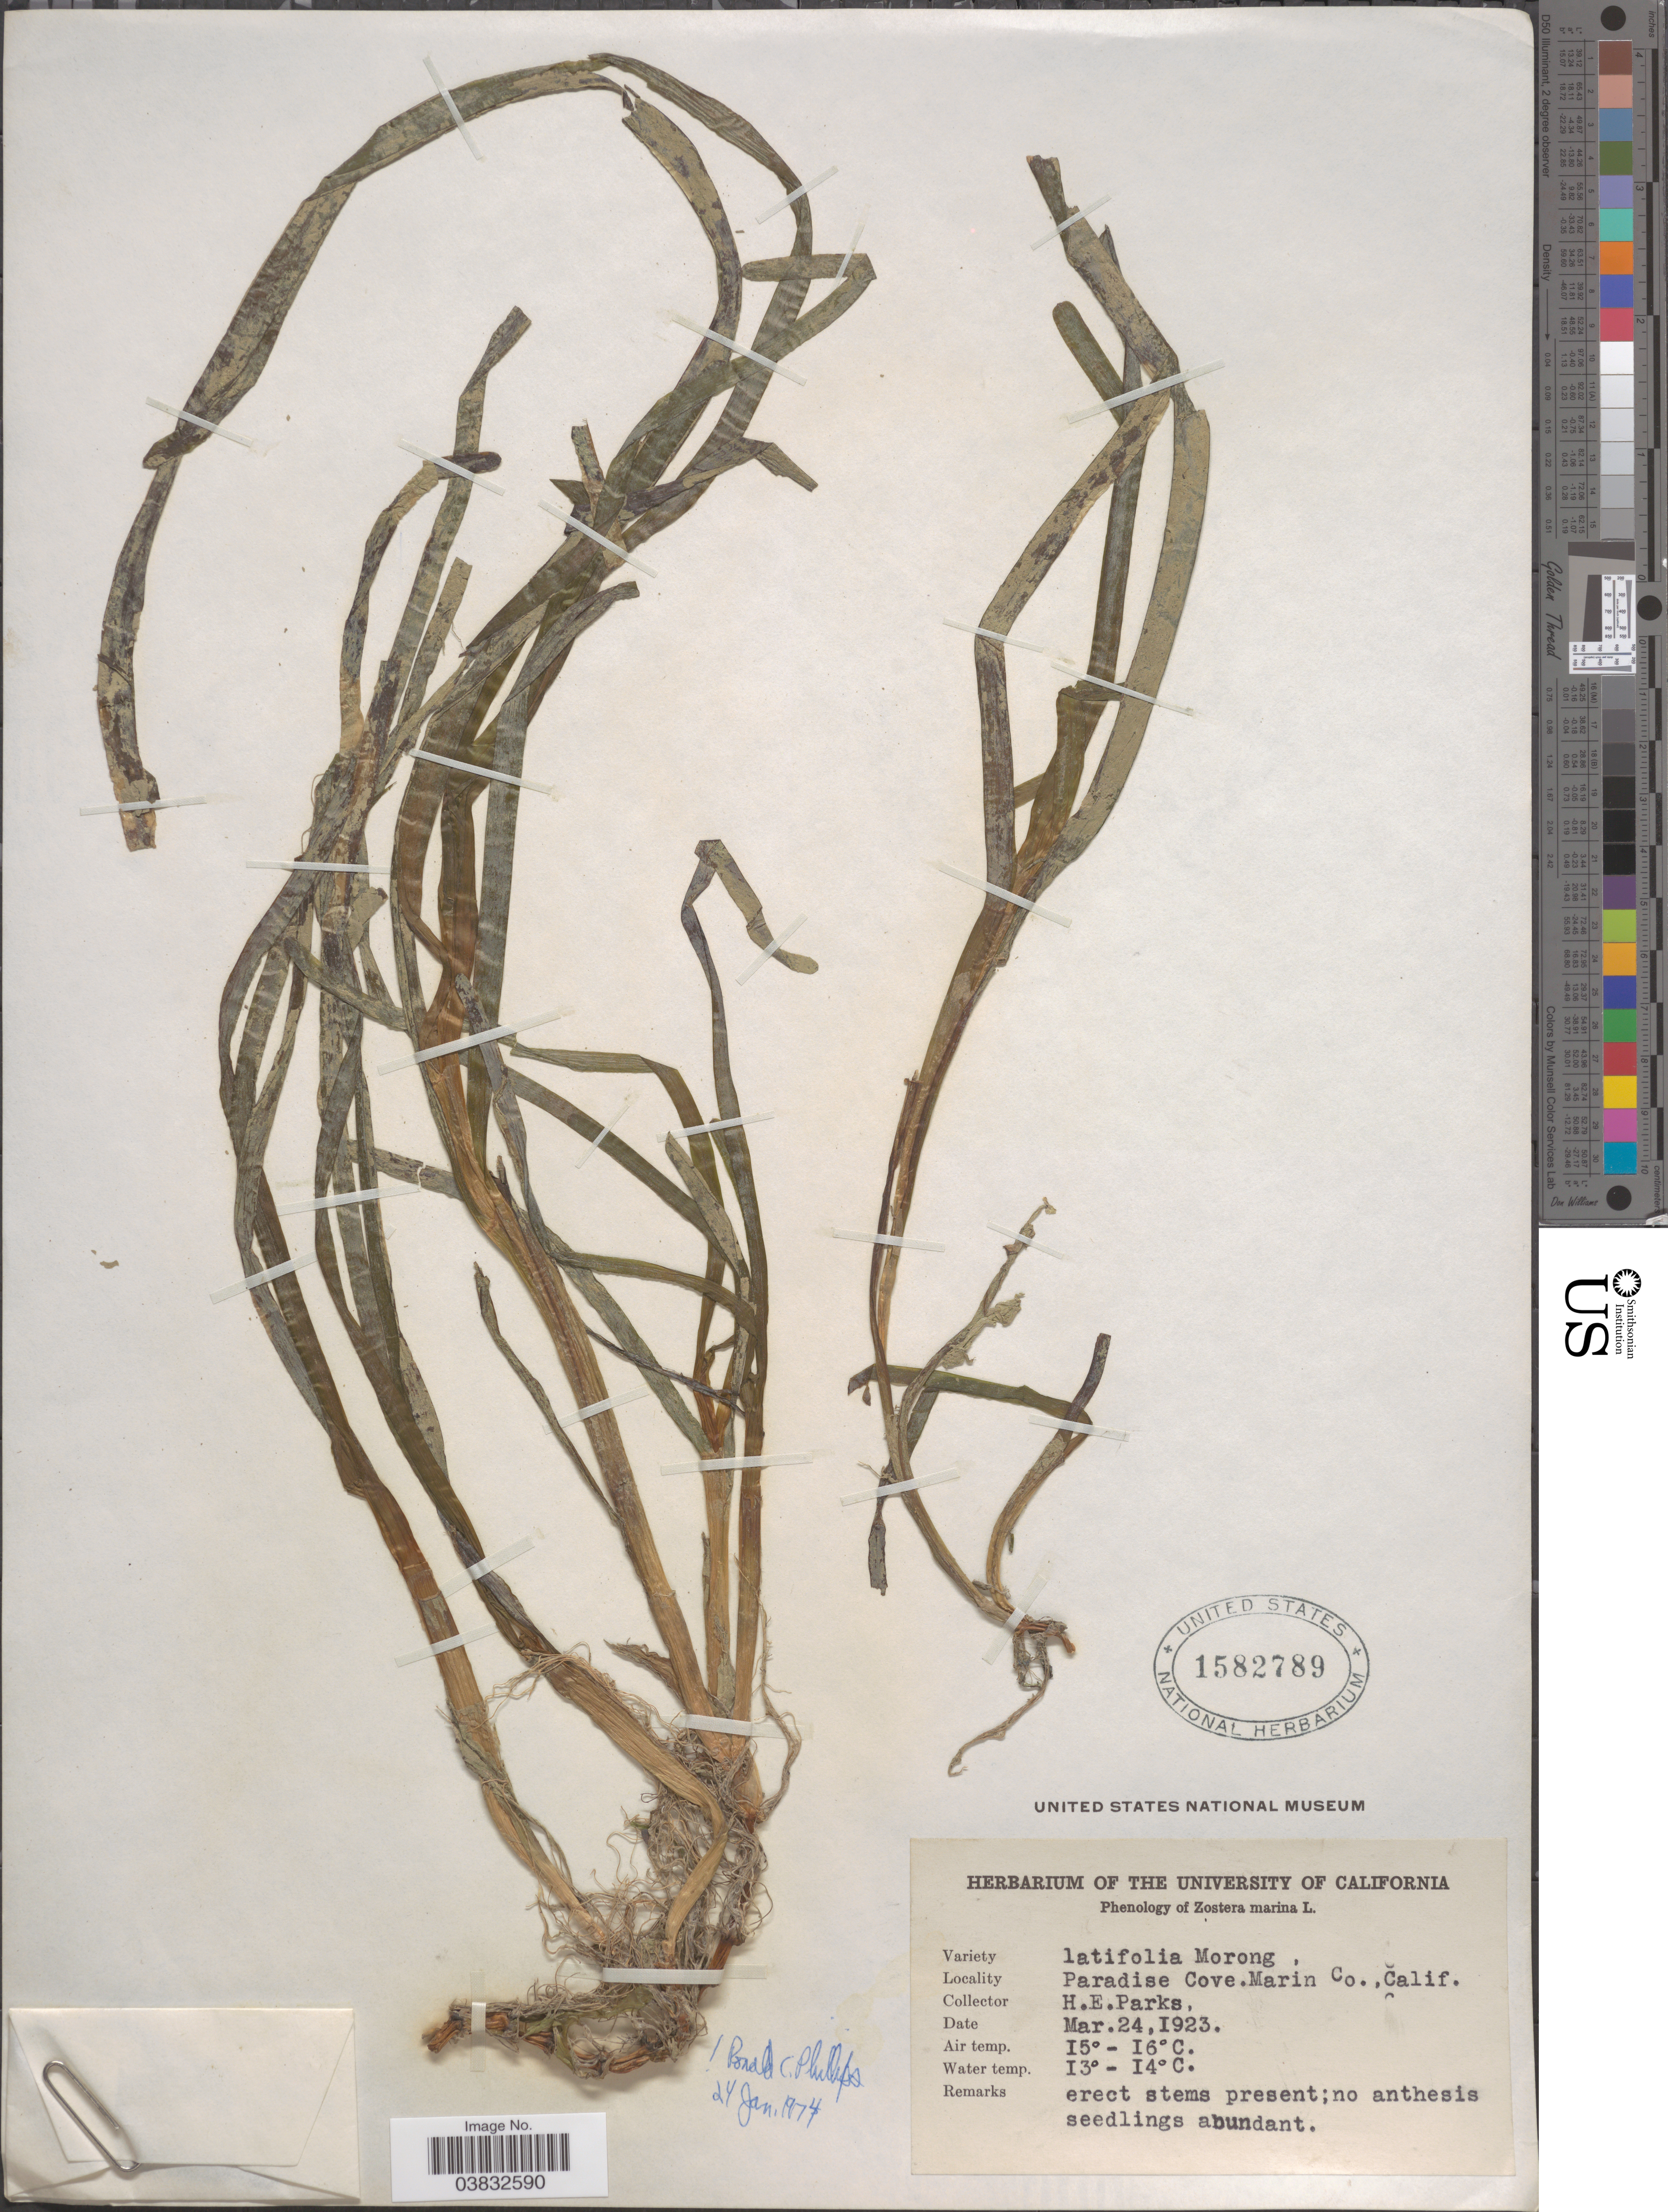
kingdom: Plantae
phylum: Tracheophyta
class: Liliopsida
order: Alismatales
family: Zosteraceae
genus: Zostera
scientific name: Zostera marina var. latifolia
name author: L.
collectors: H. E. Parks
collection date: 1923-03-24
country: United States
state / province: California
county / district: Marin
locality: Paradise Cove. Marin Co.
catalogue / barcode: US 1582789